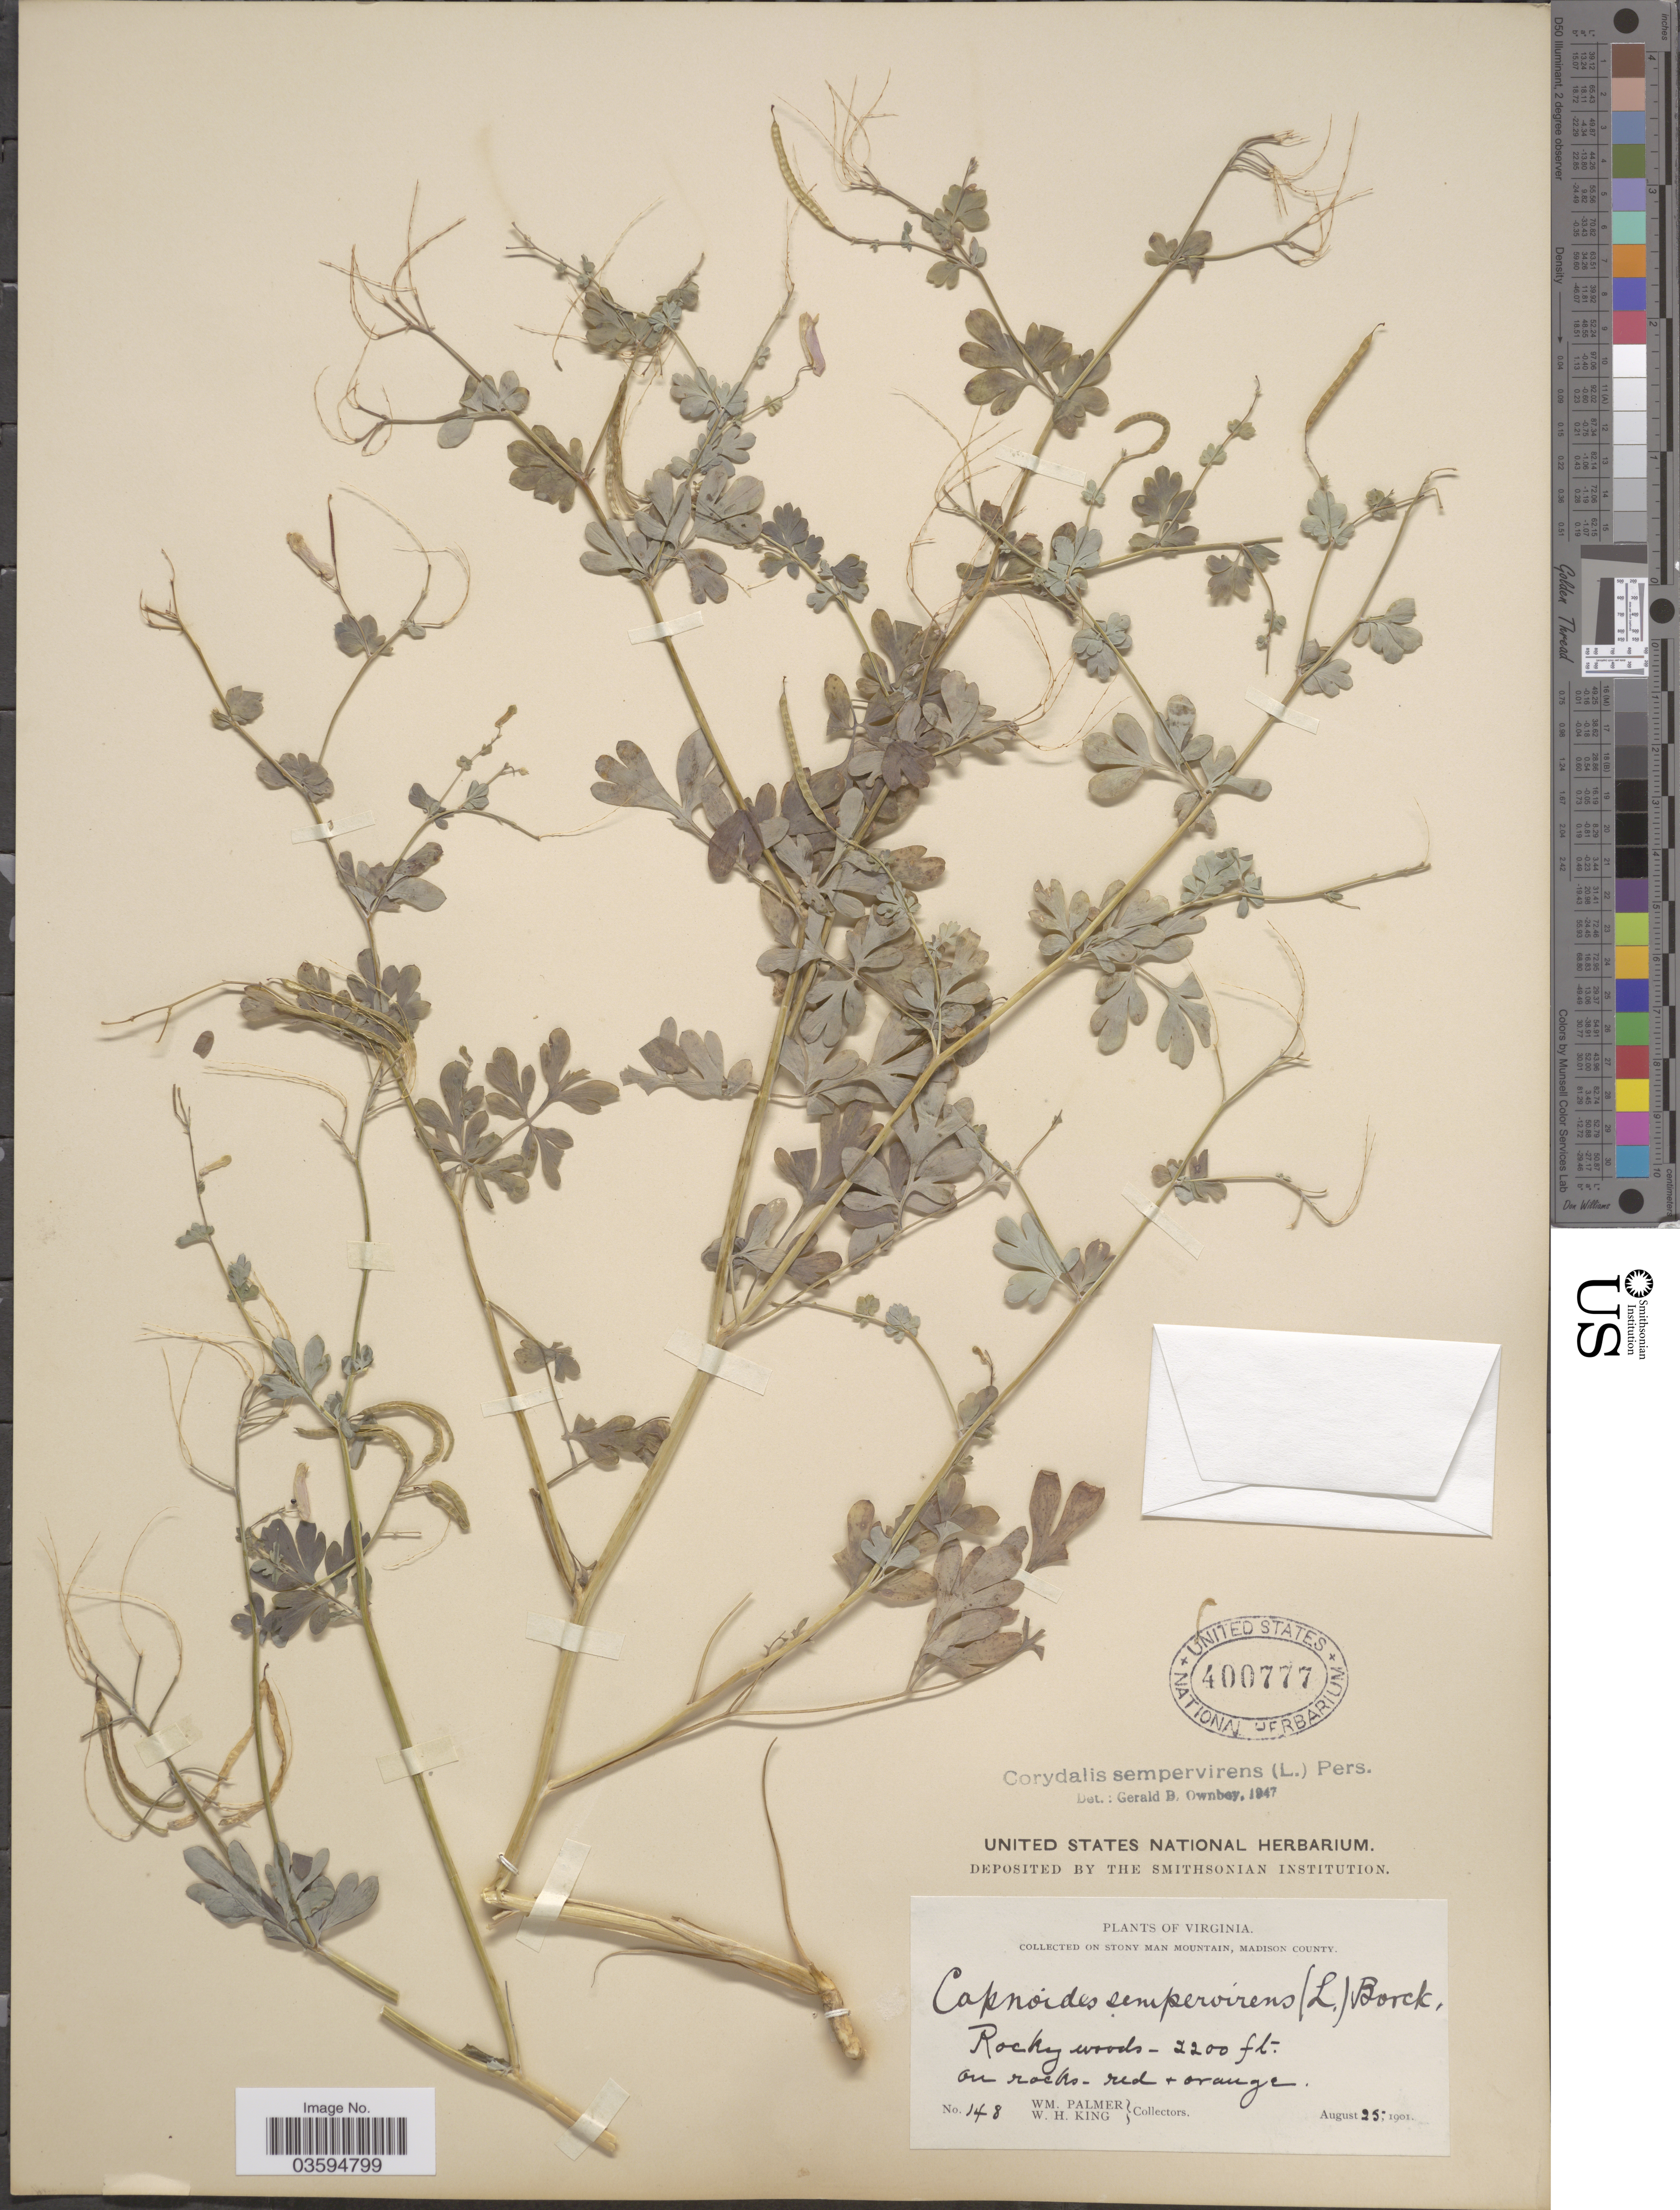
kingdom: Plantae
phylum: Tracheophyta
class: Magnoliopsida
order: Ranunculales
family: Papaveraceae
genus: Capnoides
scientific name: Capnoides sempervirens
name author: (L.) Borkh.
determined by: Strong, M. T., (US), Smithsonian Institution - National Museum of Natural History (UNITED STATES)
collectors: W. Palmer & W. H. King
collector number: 148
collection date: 1901-08-25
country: United States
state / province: Virginia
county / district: Madison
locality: On Stony Man Mountain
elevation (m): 671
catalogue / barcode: US 400777